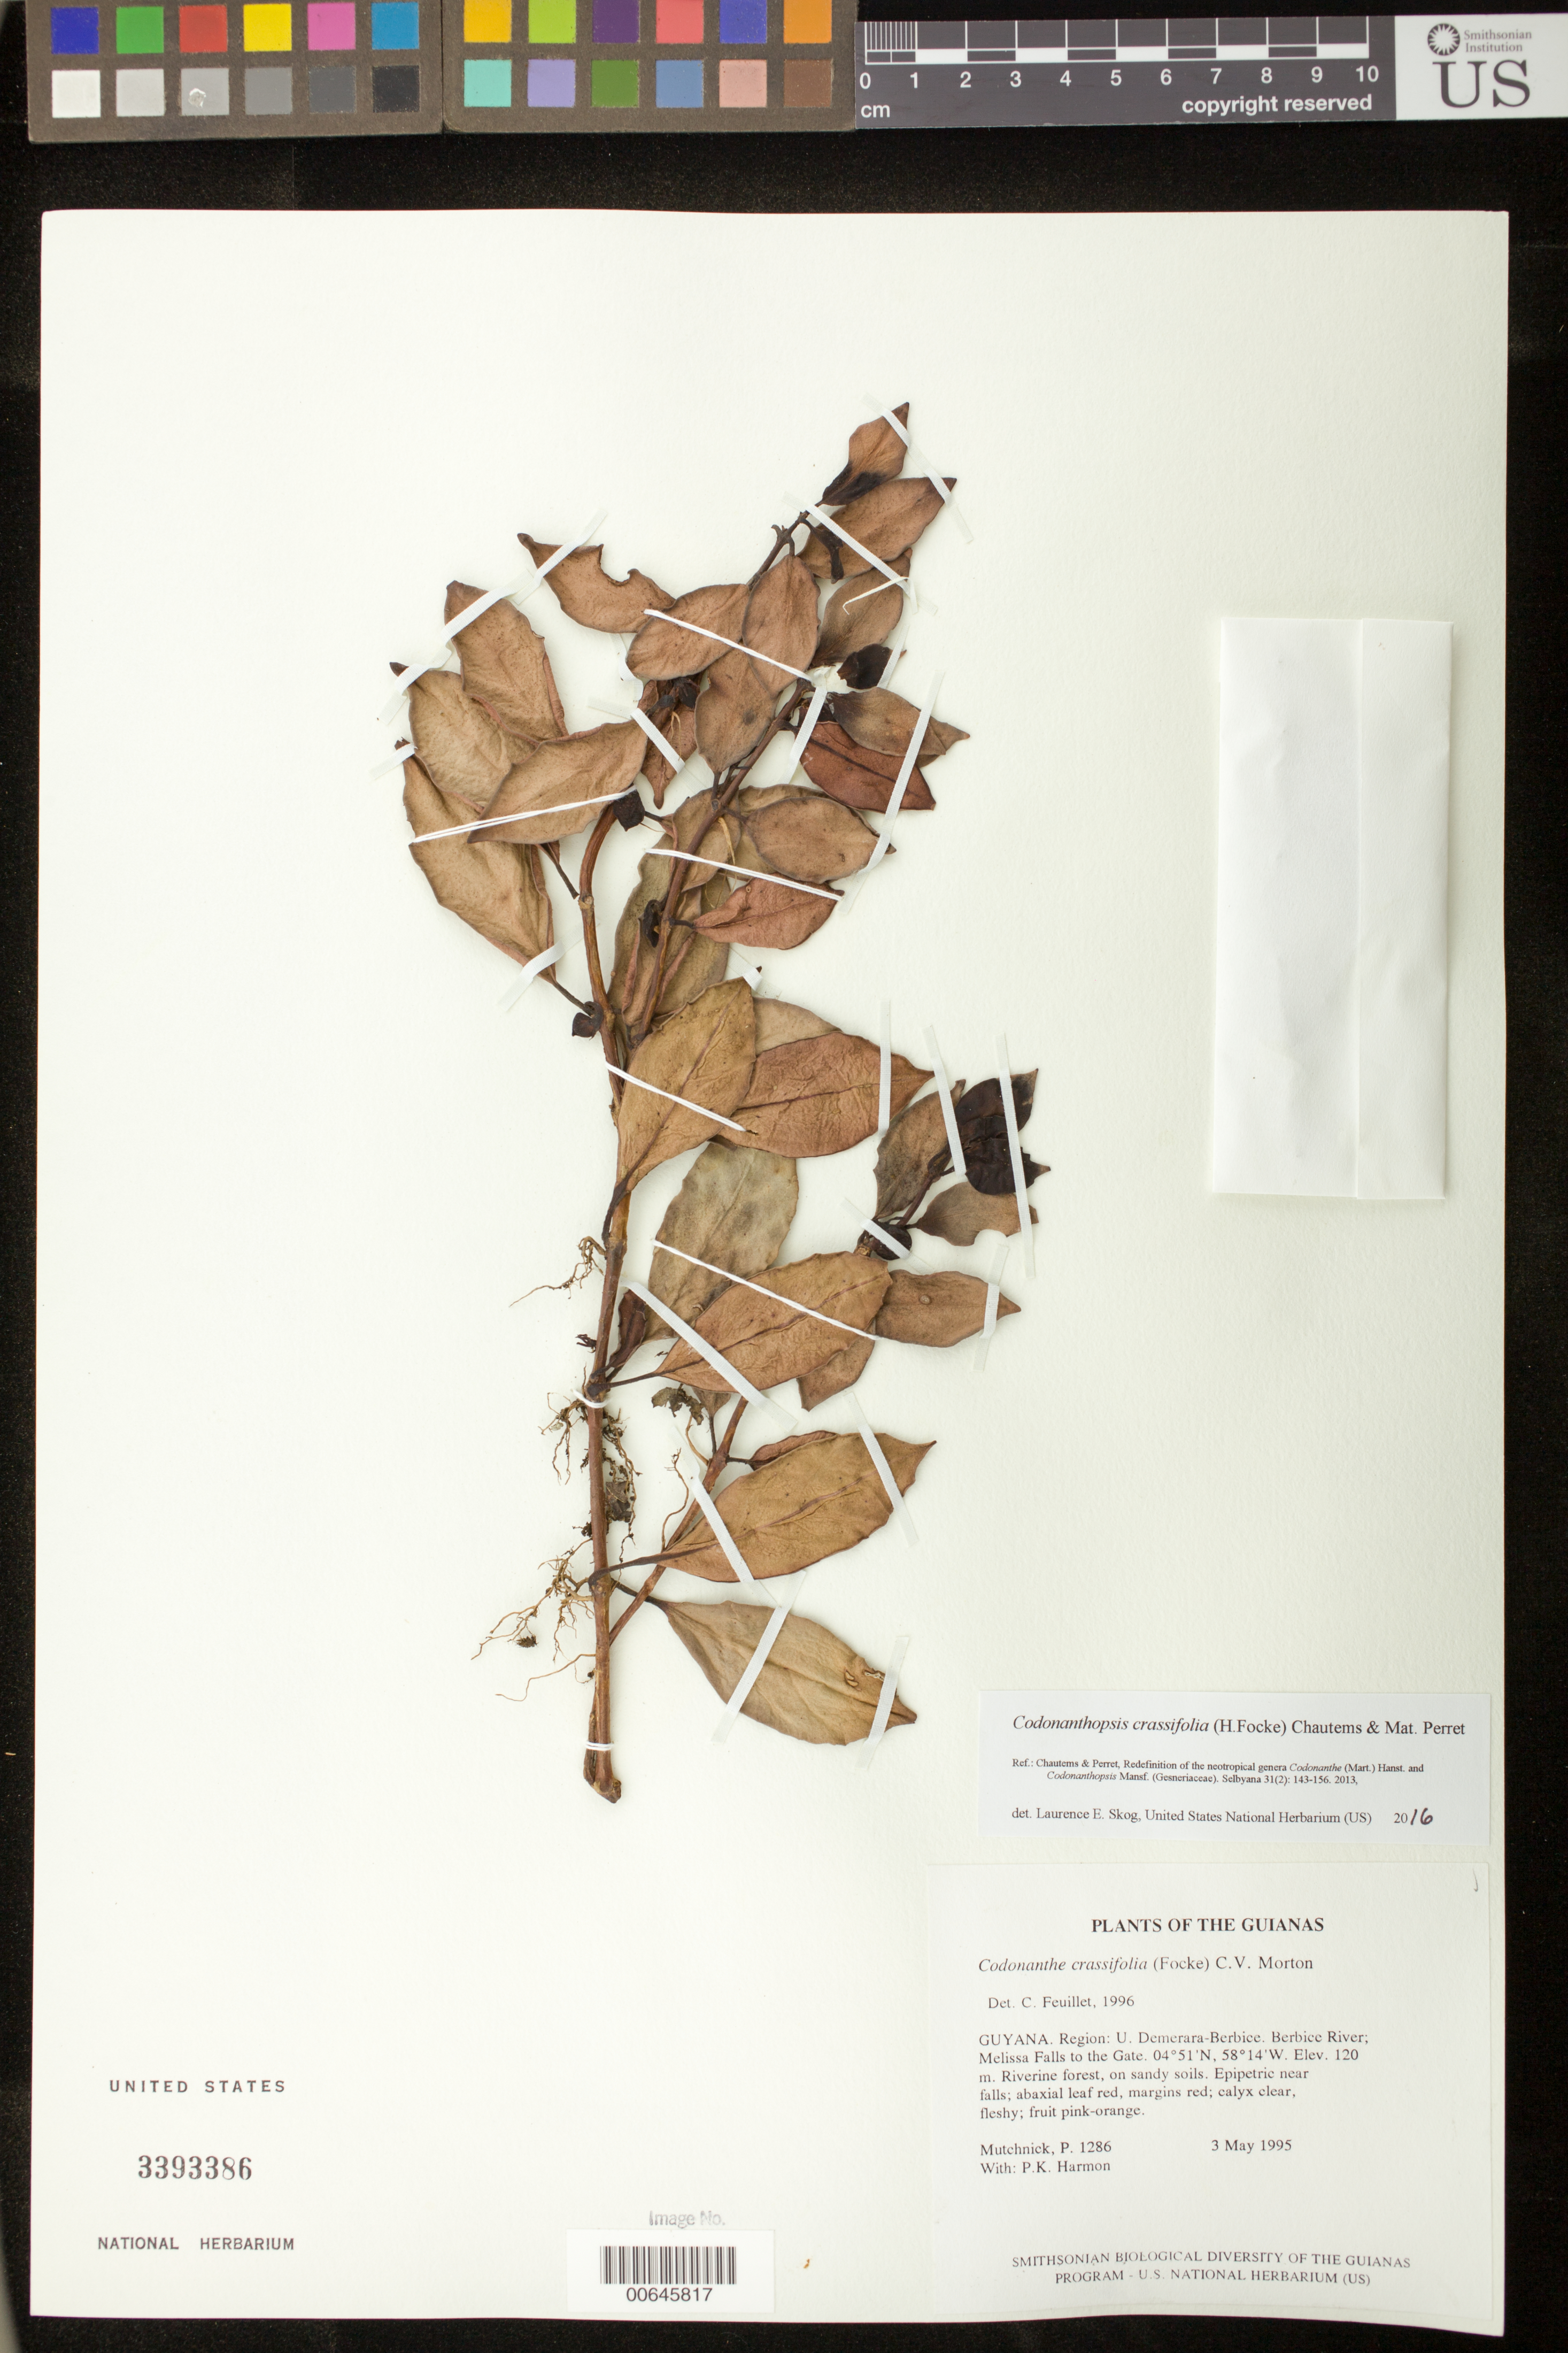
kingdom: Plantae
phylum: Tracheophyta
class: Magnoliopsida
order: Lamiales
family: Gesneriaceae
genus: Codonanthopsis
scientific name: Codonanthopsis crassifolia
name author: (H. Focke) Chautems & Mat.Perret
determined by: Skog, Laurence E.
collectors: P. Mutchnick & P. Harmon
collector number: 1286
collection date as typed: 03 May 1995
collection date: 1995-05-03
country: Guyana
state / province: U. Demerara-Berbice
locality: Berbice River; Melissa Falls to the Gate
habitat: Riverine forest, on sandy soil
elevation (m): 120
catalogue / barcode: US 3393386